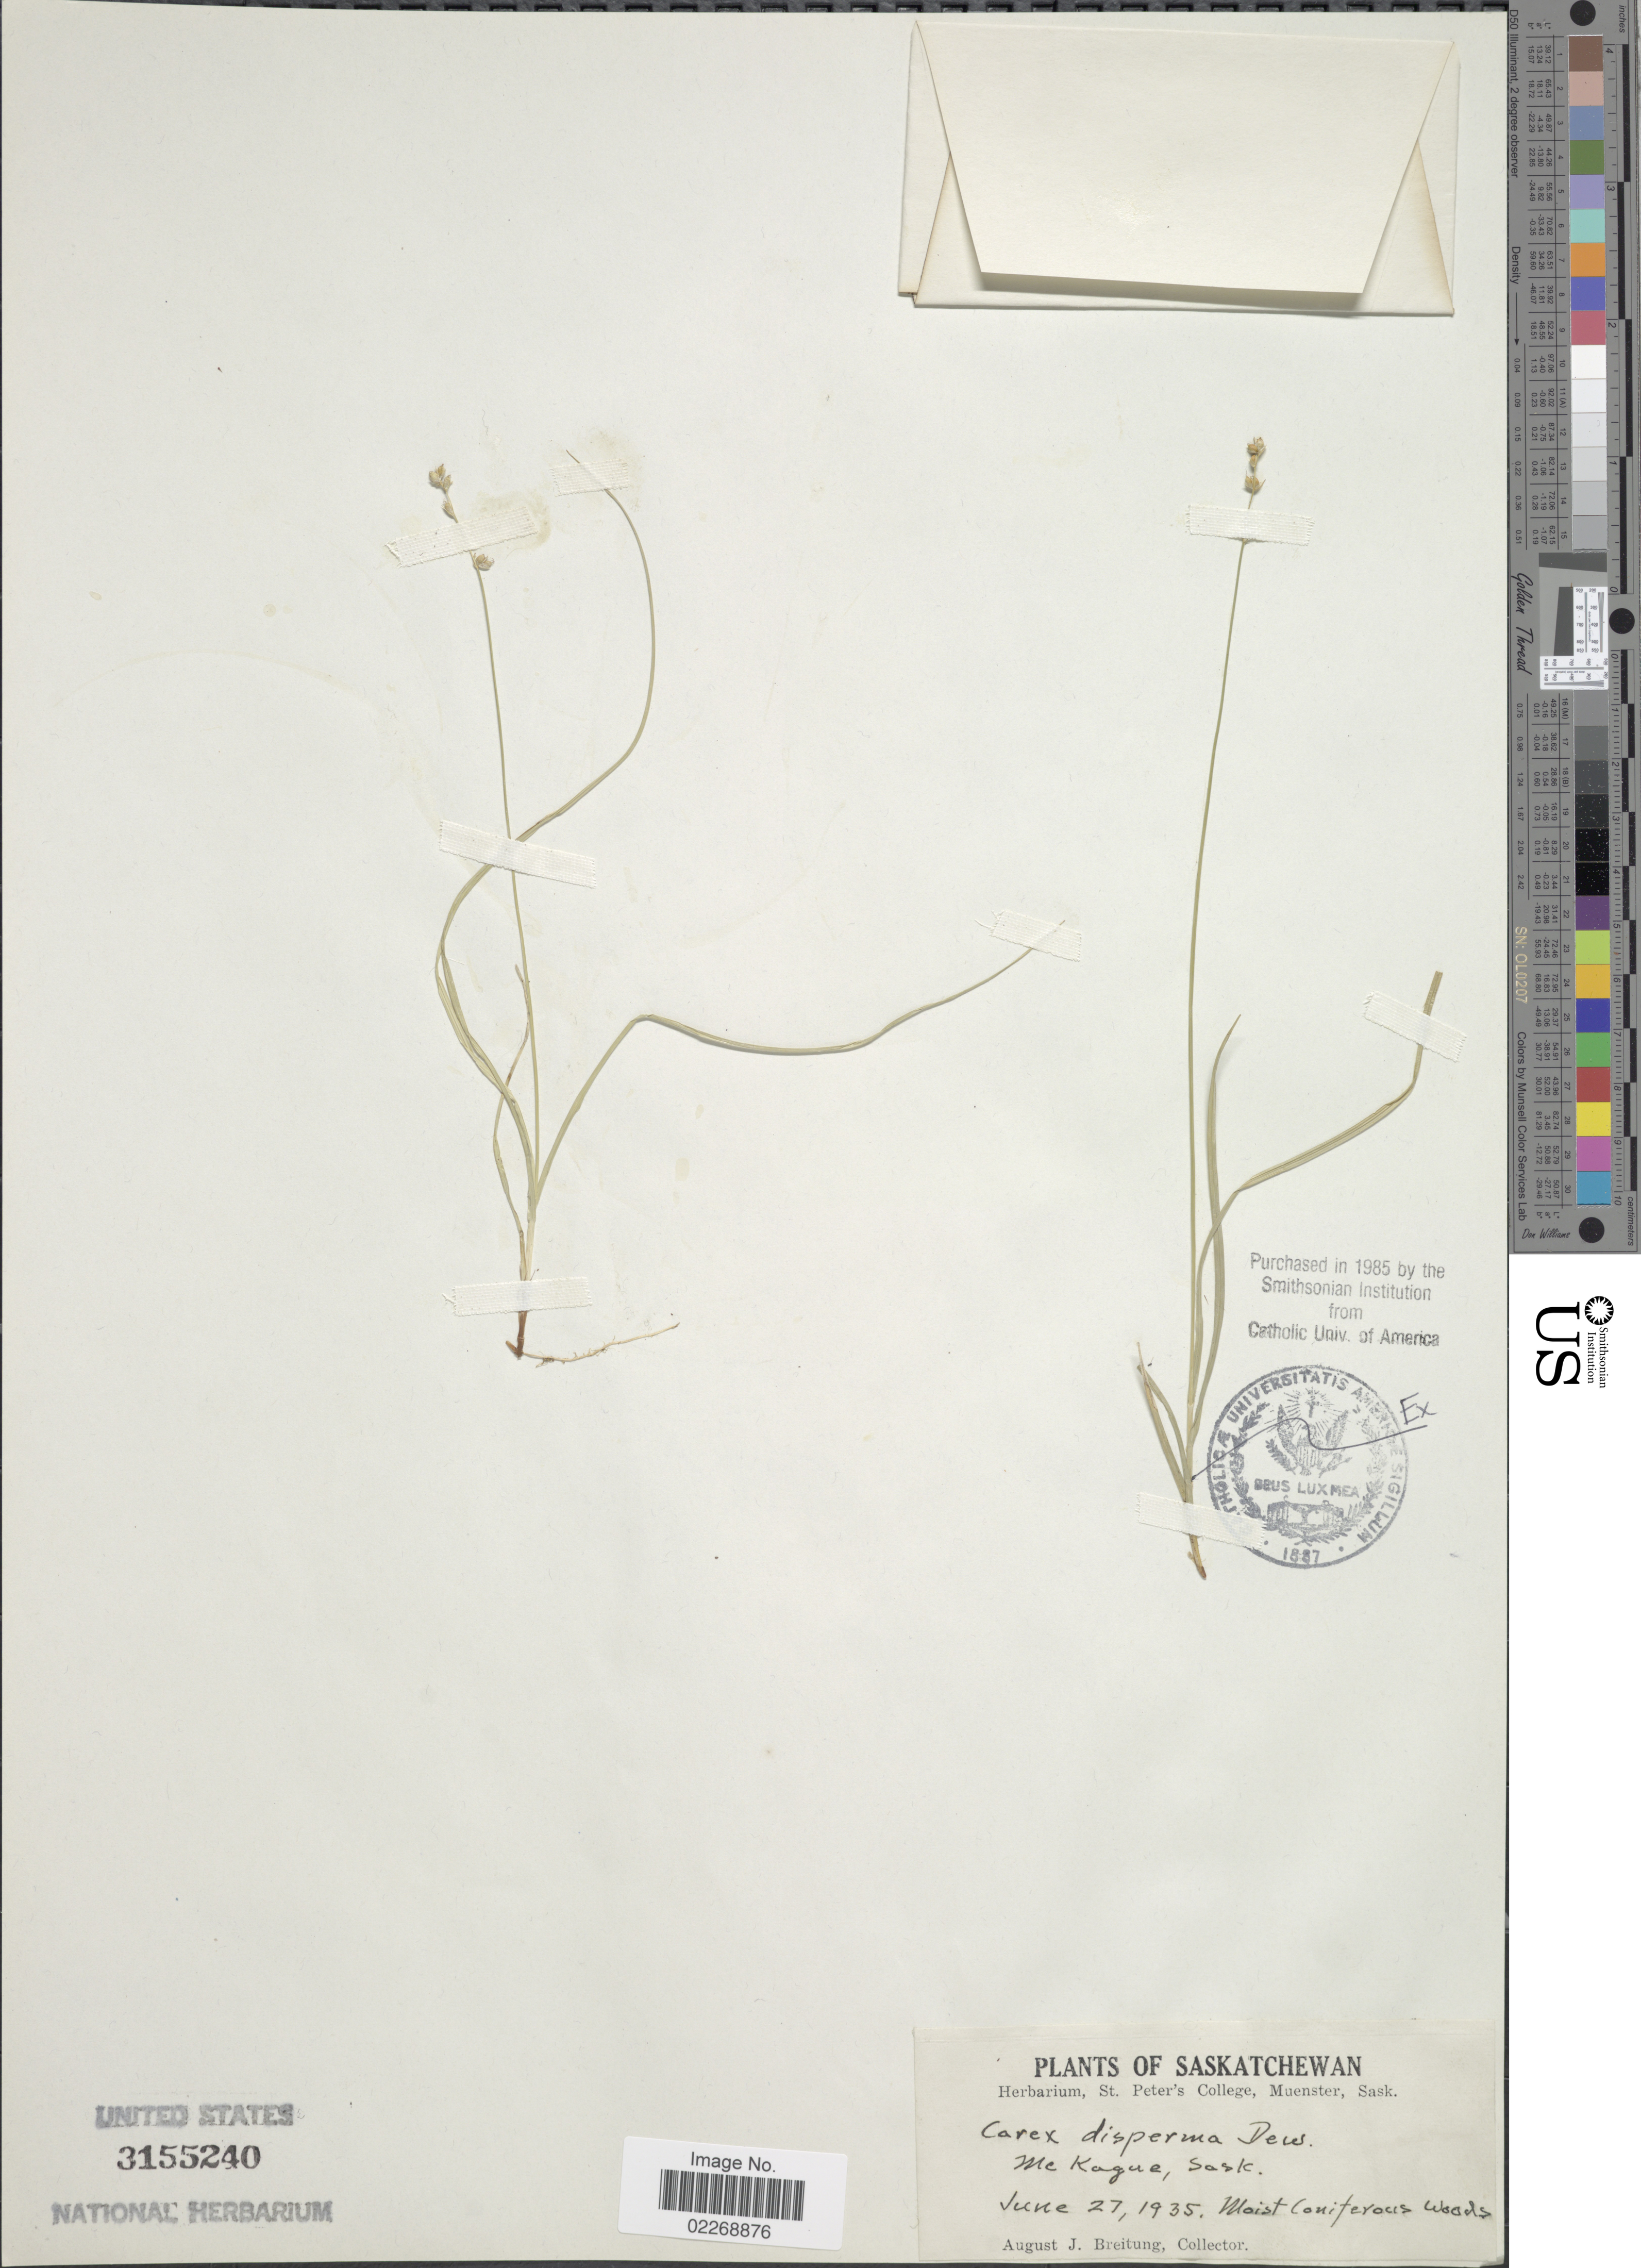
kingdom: Plantae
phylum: Tracheophyta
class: Liliopsida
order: Poales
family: Cyperaceae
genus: Carex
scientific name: Carex disperma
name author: Dewey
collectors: A. Breitung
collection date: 1935-06-27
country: Canada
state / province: Saskatchewan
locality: McKague, Moist Coniferous woods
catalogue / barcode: US 3155240